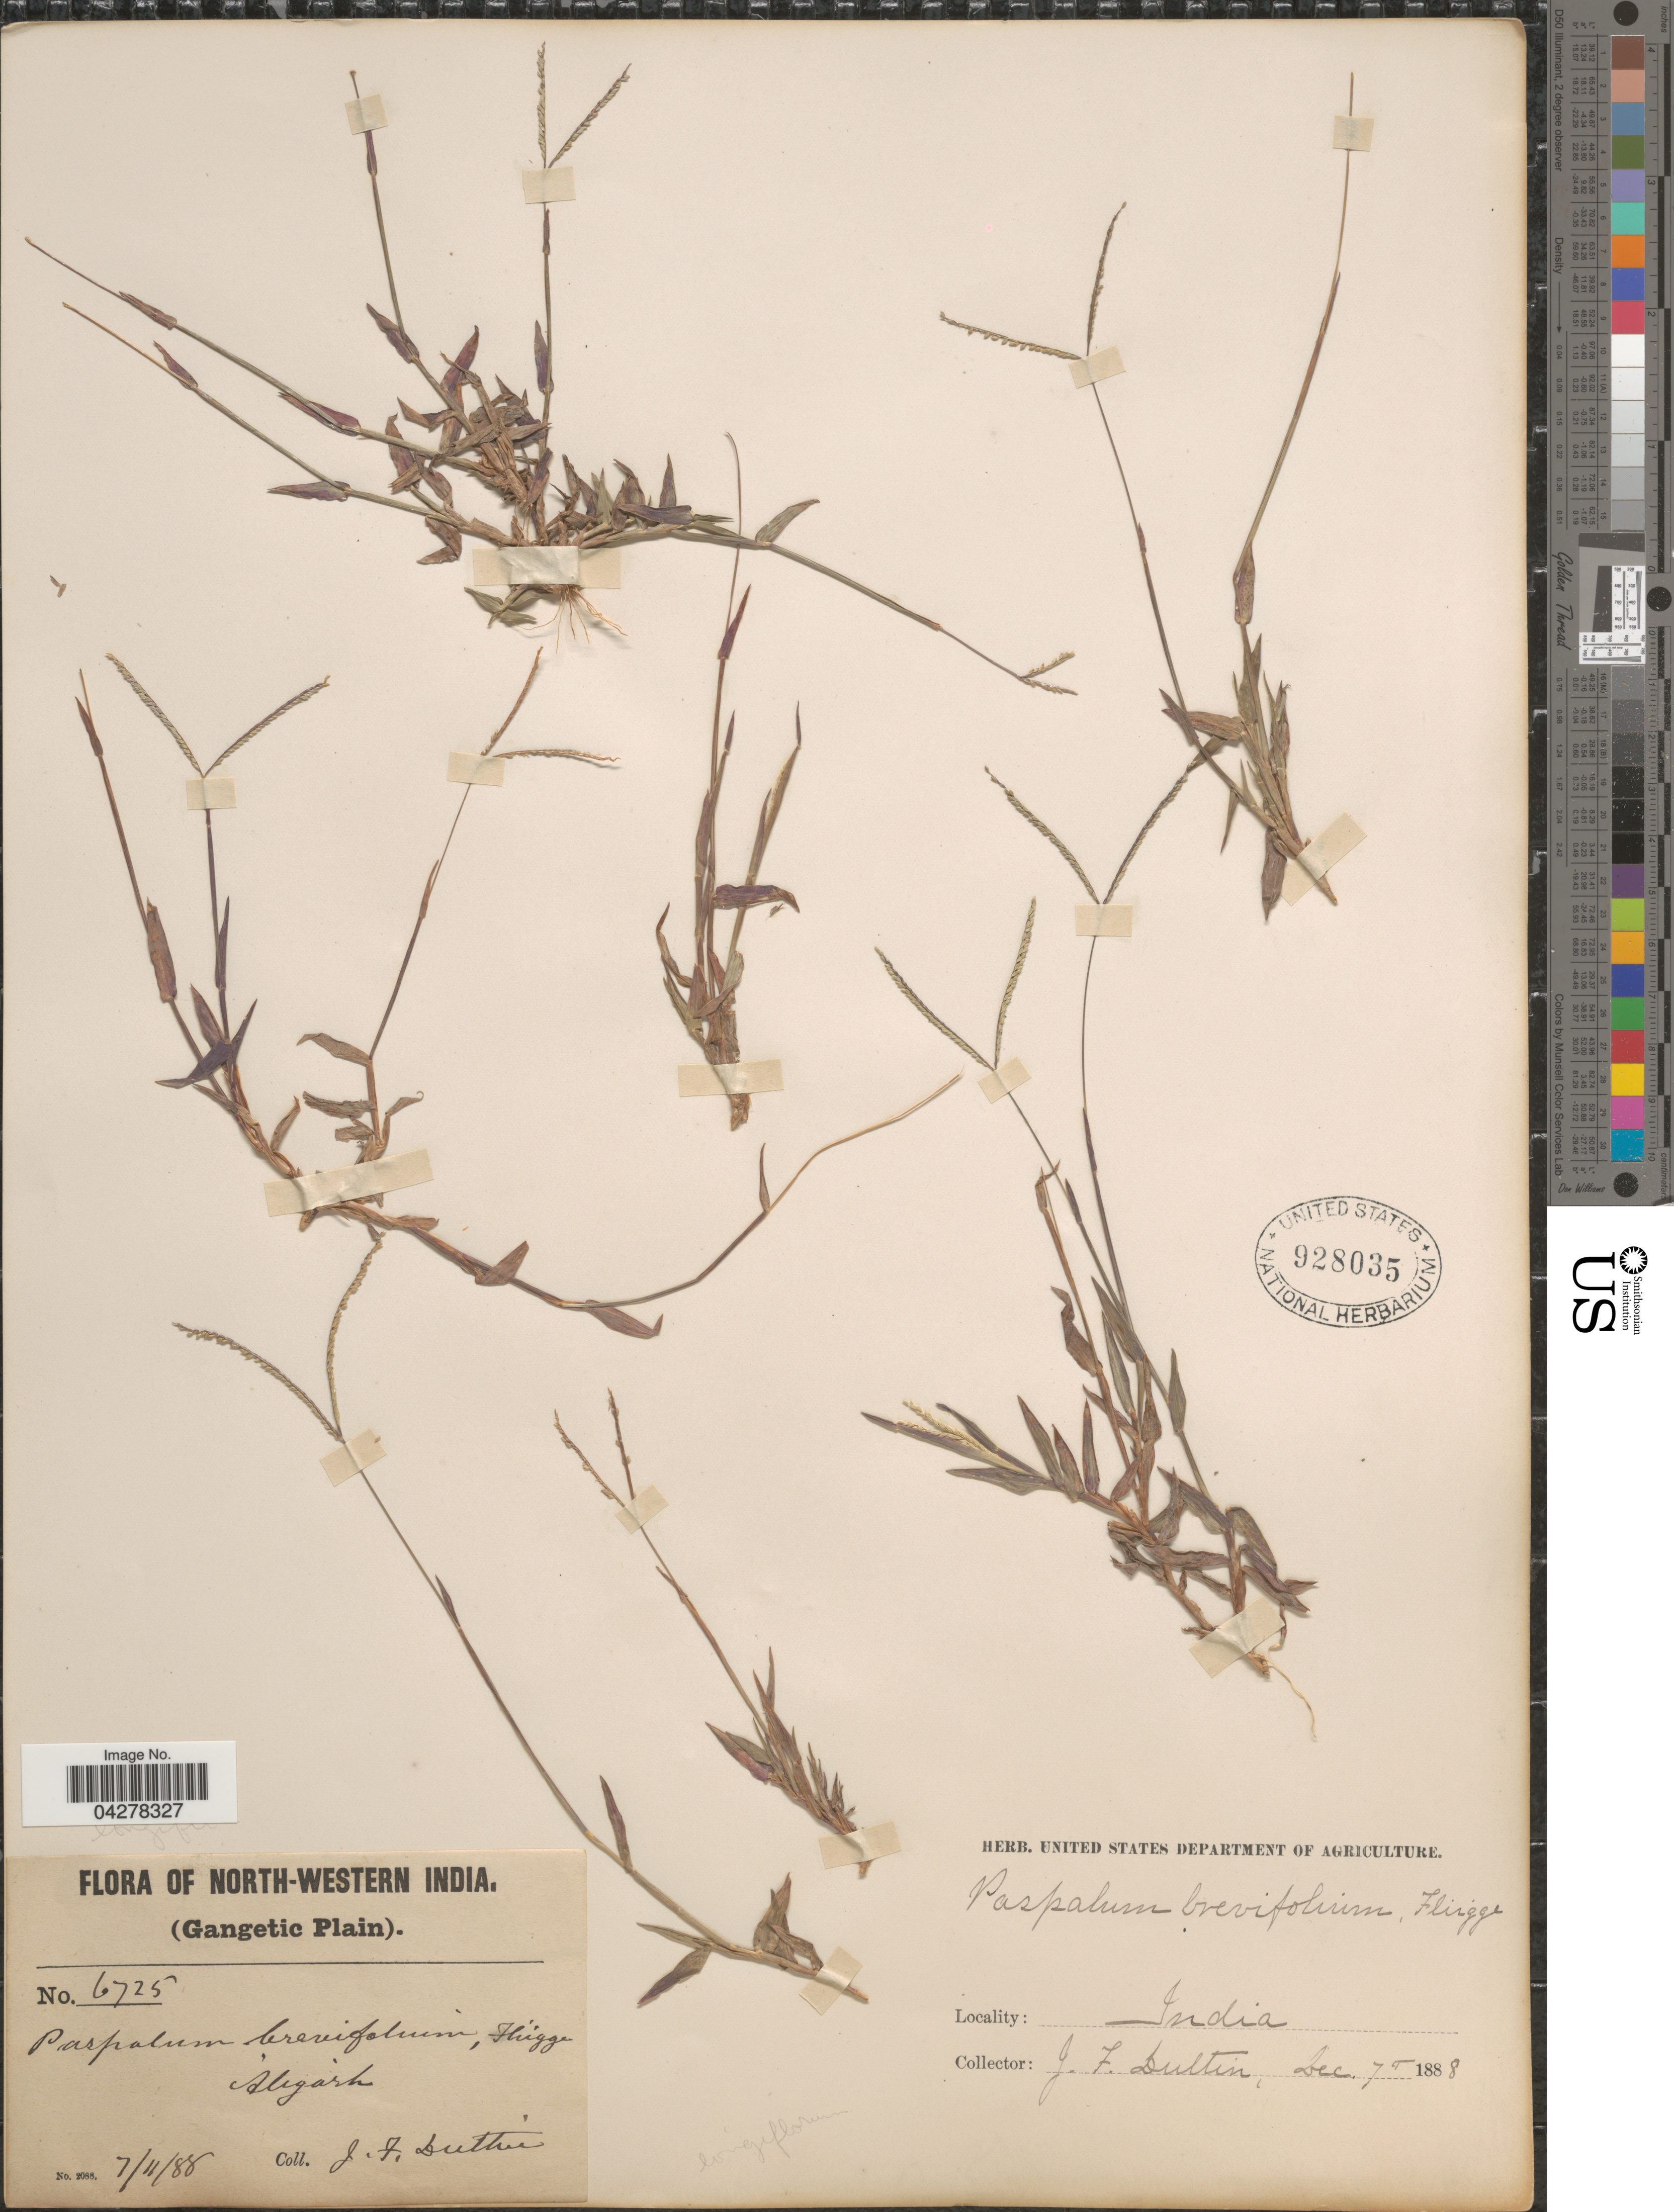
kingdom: Plantae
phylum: Tracheophyta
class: Liliopsida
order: Poales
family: Poaceae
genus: Digitaria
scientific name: Digitaria longiflora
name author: (Retz.) Pers.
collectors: J. F. Duthie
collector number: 6725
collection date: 1888-11-07/1888-12-07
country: India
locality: (Gangetic Plain). North-Western India.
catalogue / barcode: US 928035